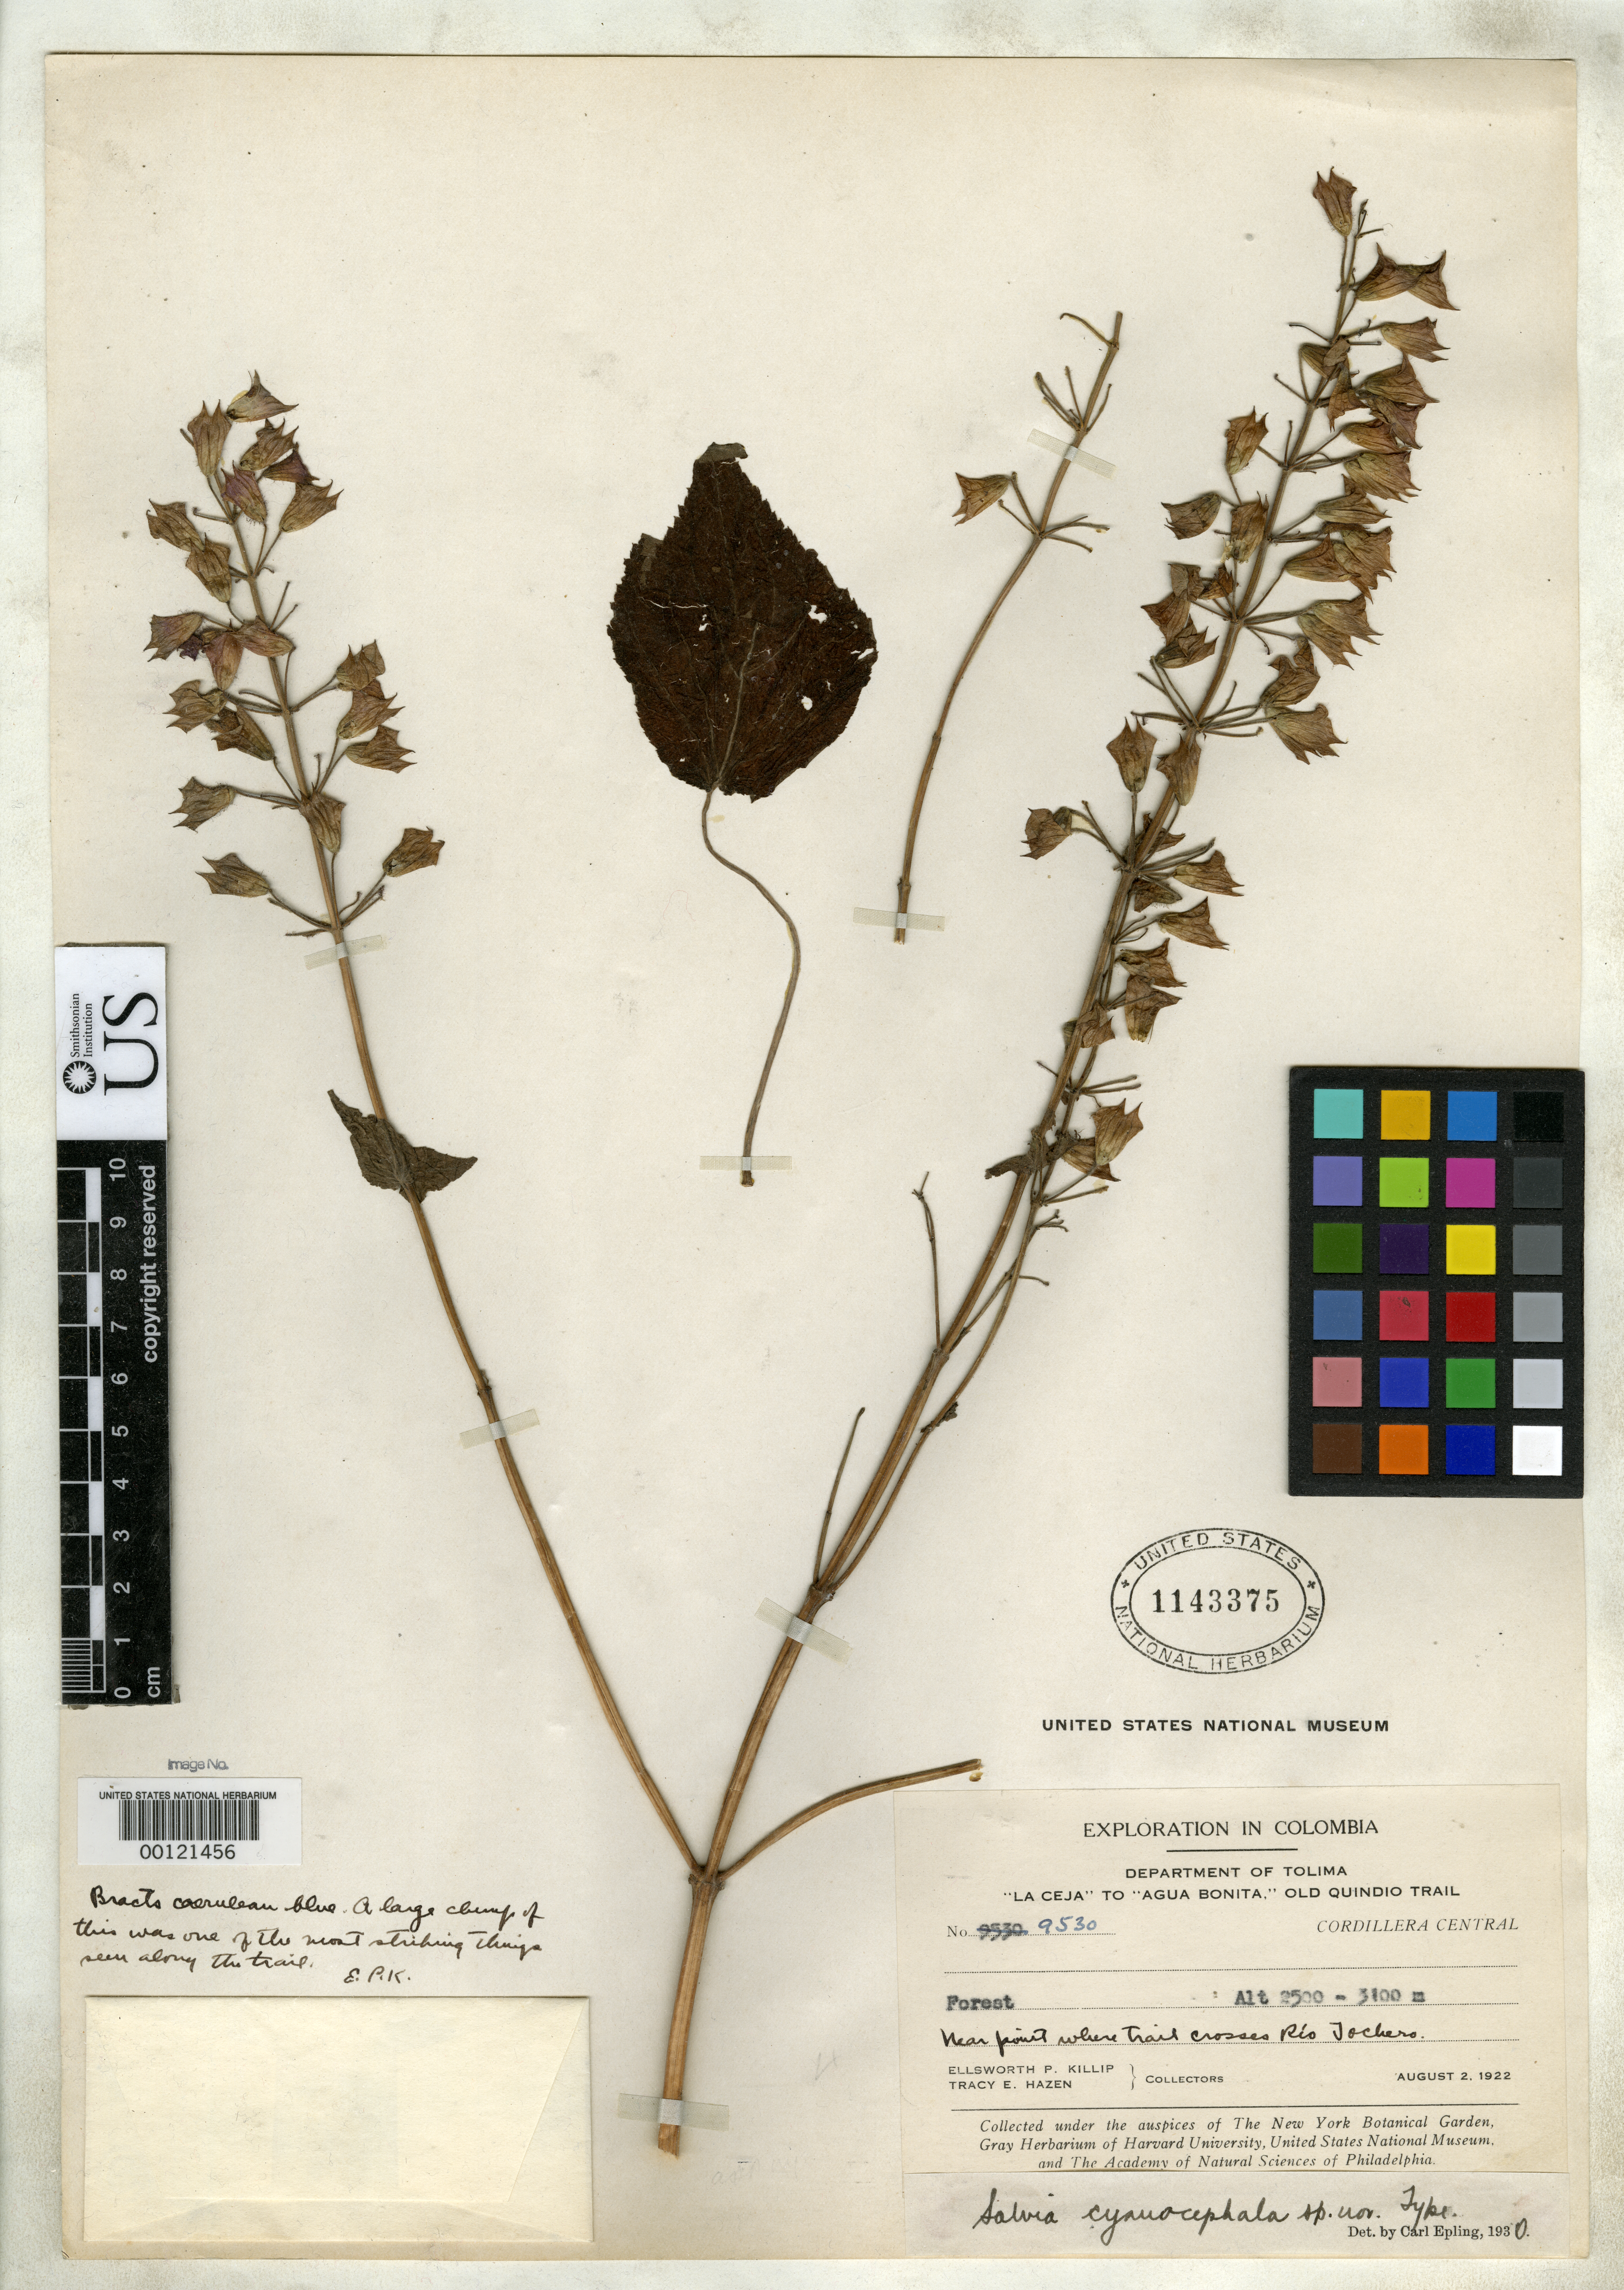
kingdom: Plantae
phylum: Tracheophyta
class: Magnoliopsida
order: Lamiales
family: Lamiaceae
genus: Salvia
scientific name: Salvia cyanocephala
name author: Epling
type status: Holotype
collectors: E. P. Killip & T. E. Hazen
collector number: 9539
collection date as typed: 02 Aug 1922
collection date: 1922-08-02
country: Colombia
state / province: Tolima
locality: La Ceja to Agua Bonita, old Quindo Trail, near point where Trail crosses Rop Jochers.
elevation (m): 2500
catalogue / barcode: US 1143375